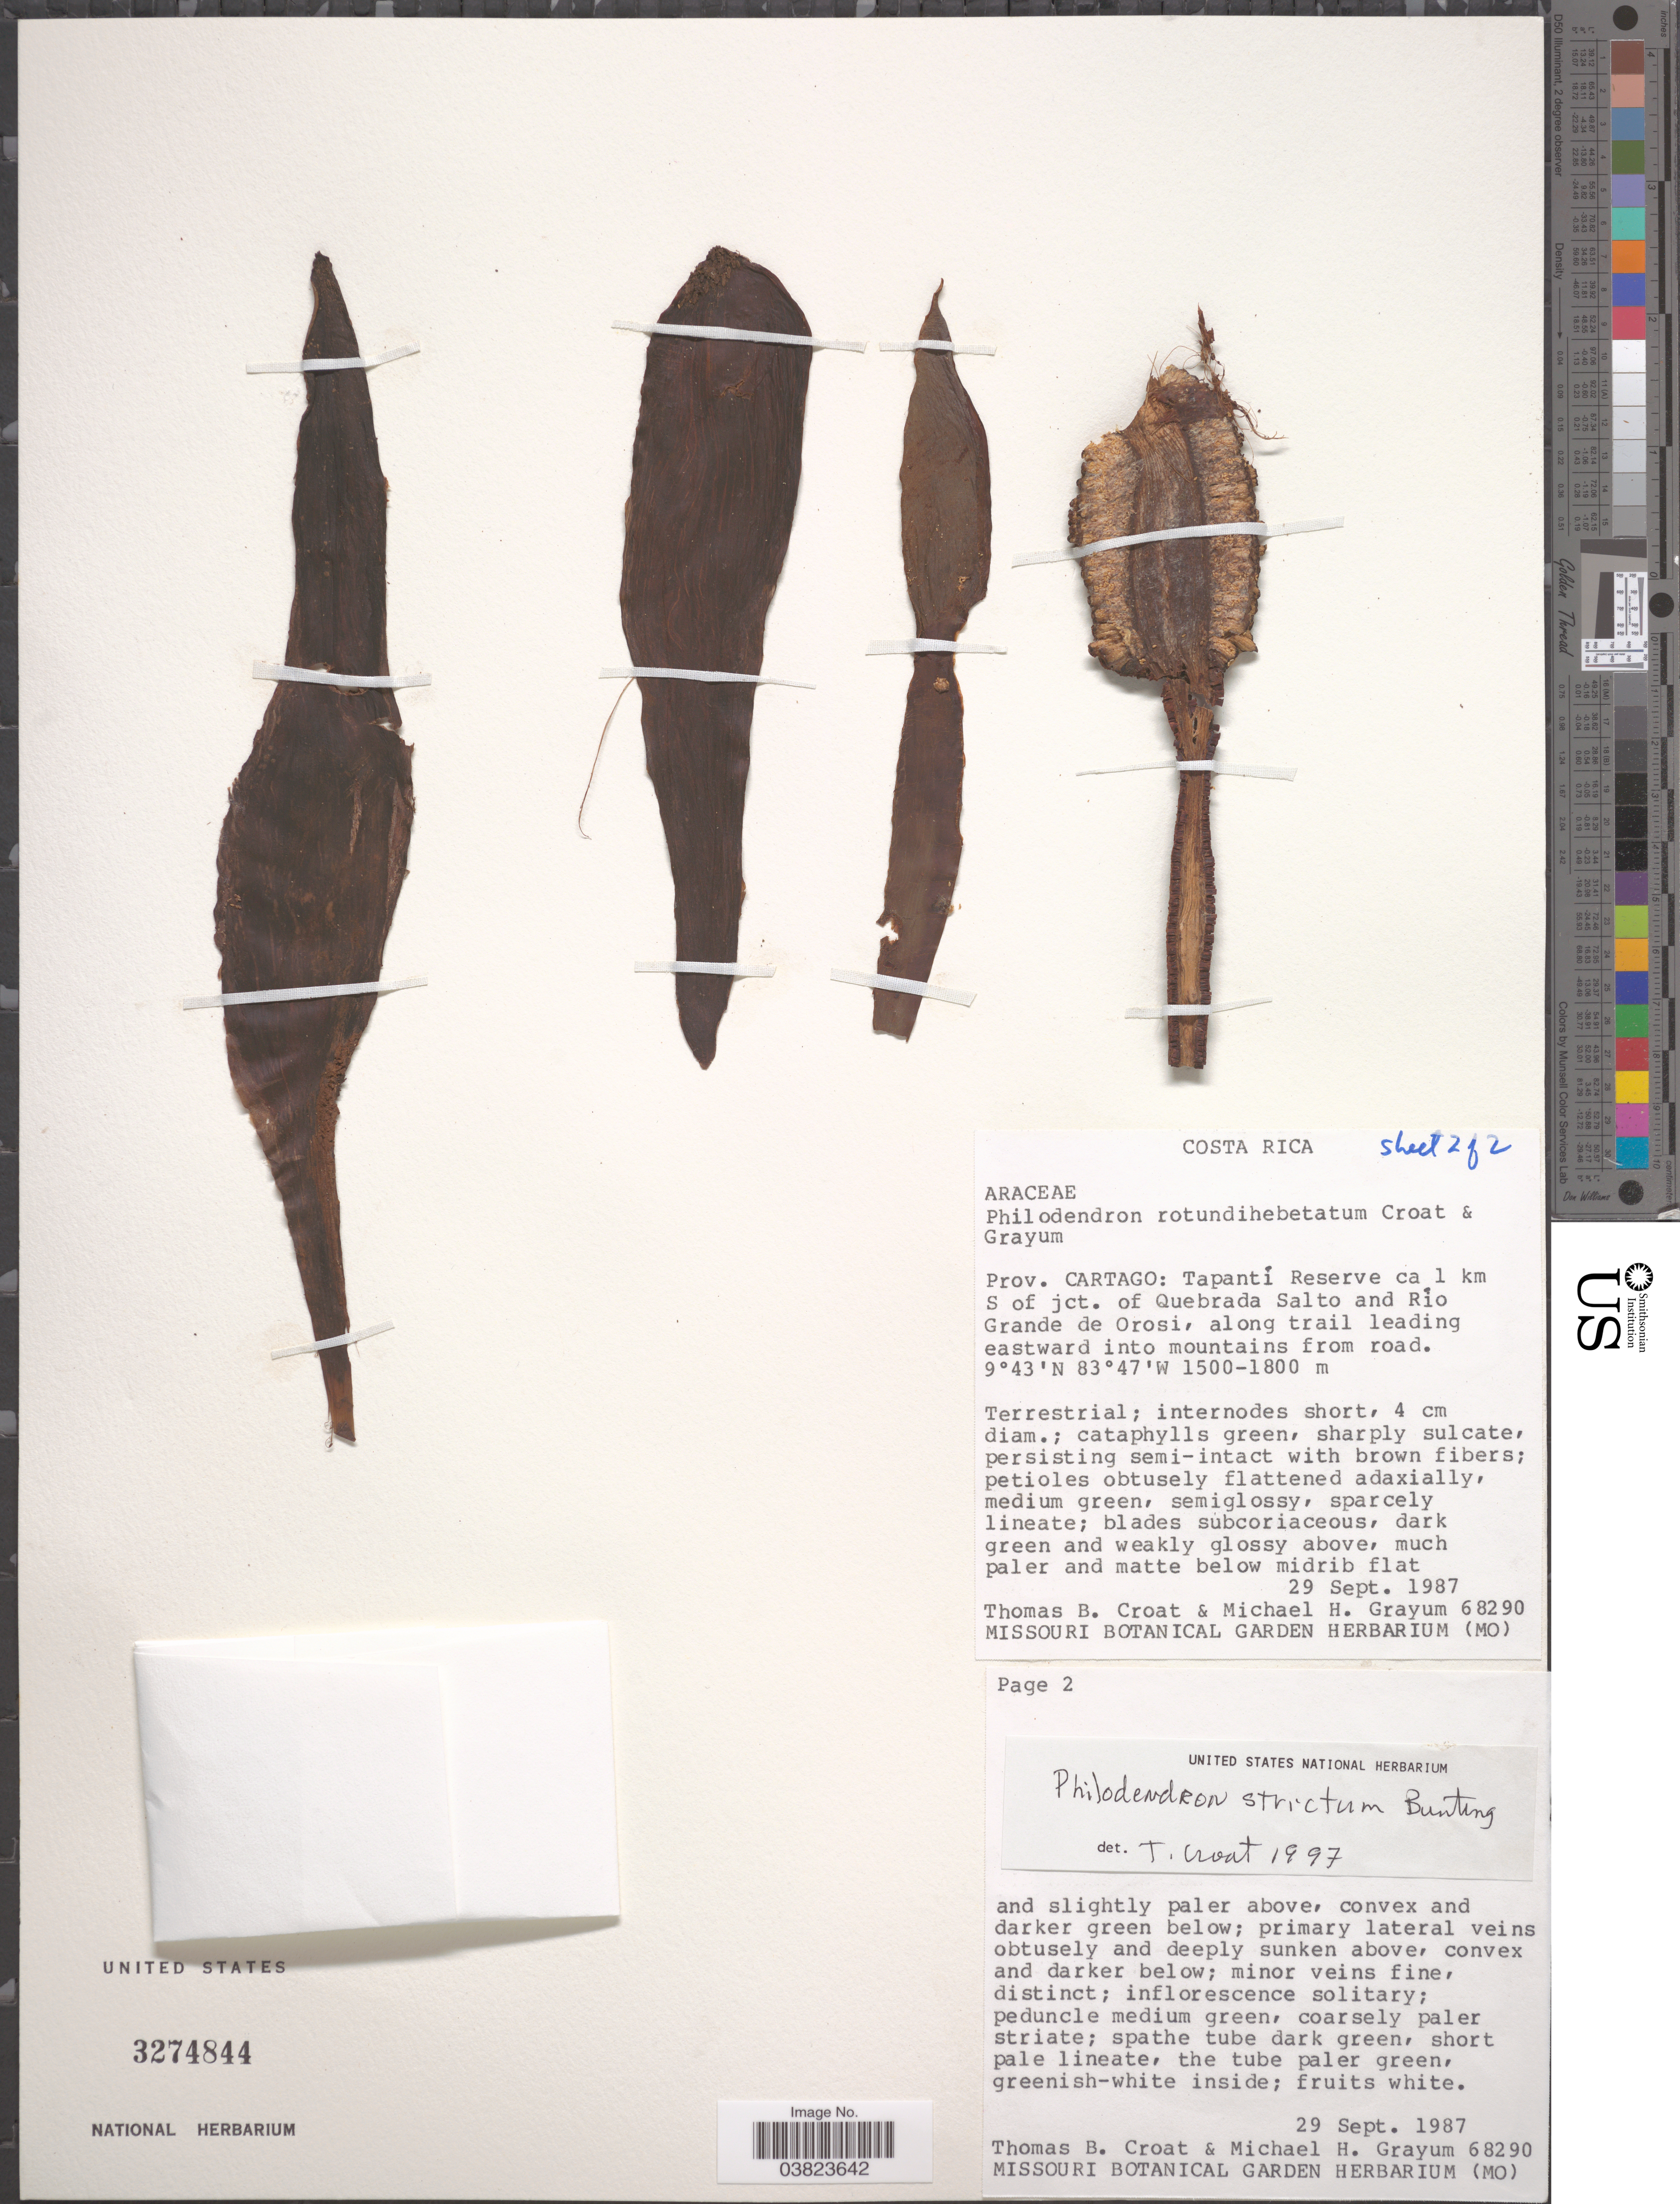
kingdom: Plantae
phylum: Tracheophyta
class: Liliopsida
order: Alismatales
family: Araceae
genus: Philodendron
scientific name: Philodendron strictum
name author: G.S. Bunting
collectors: T. B. Croat & M. H. Grayum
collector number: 68290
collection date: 1987-09-29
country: Costa Rica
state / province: Cartago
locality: Tapanti Reserve ca 1 km S of jct. of Quebrada Salto and Rio Grande de Orosi, along trail leading eastward into mountains from road.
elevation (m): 1500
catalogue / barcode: US 3274844